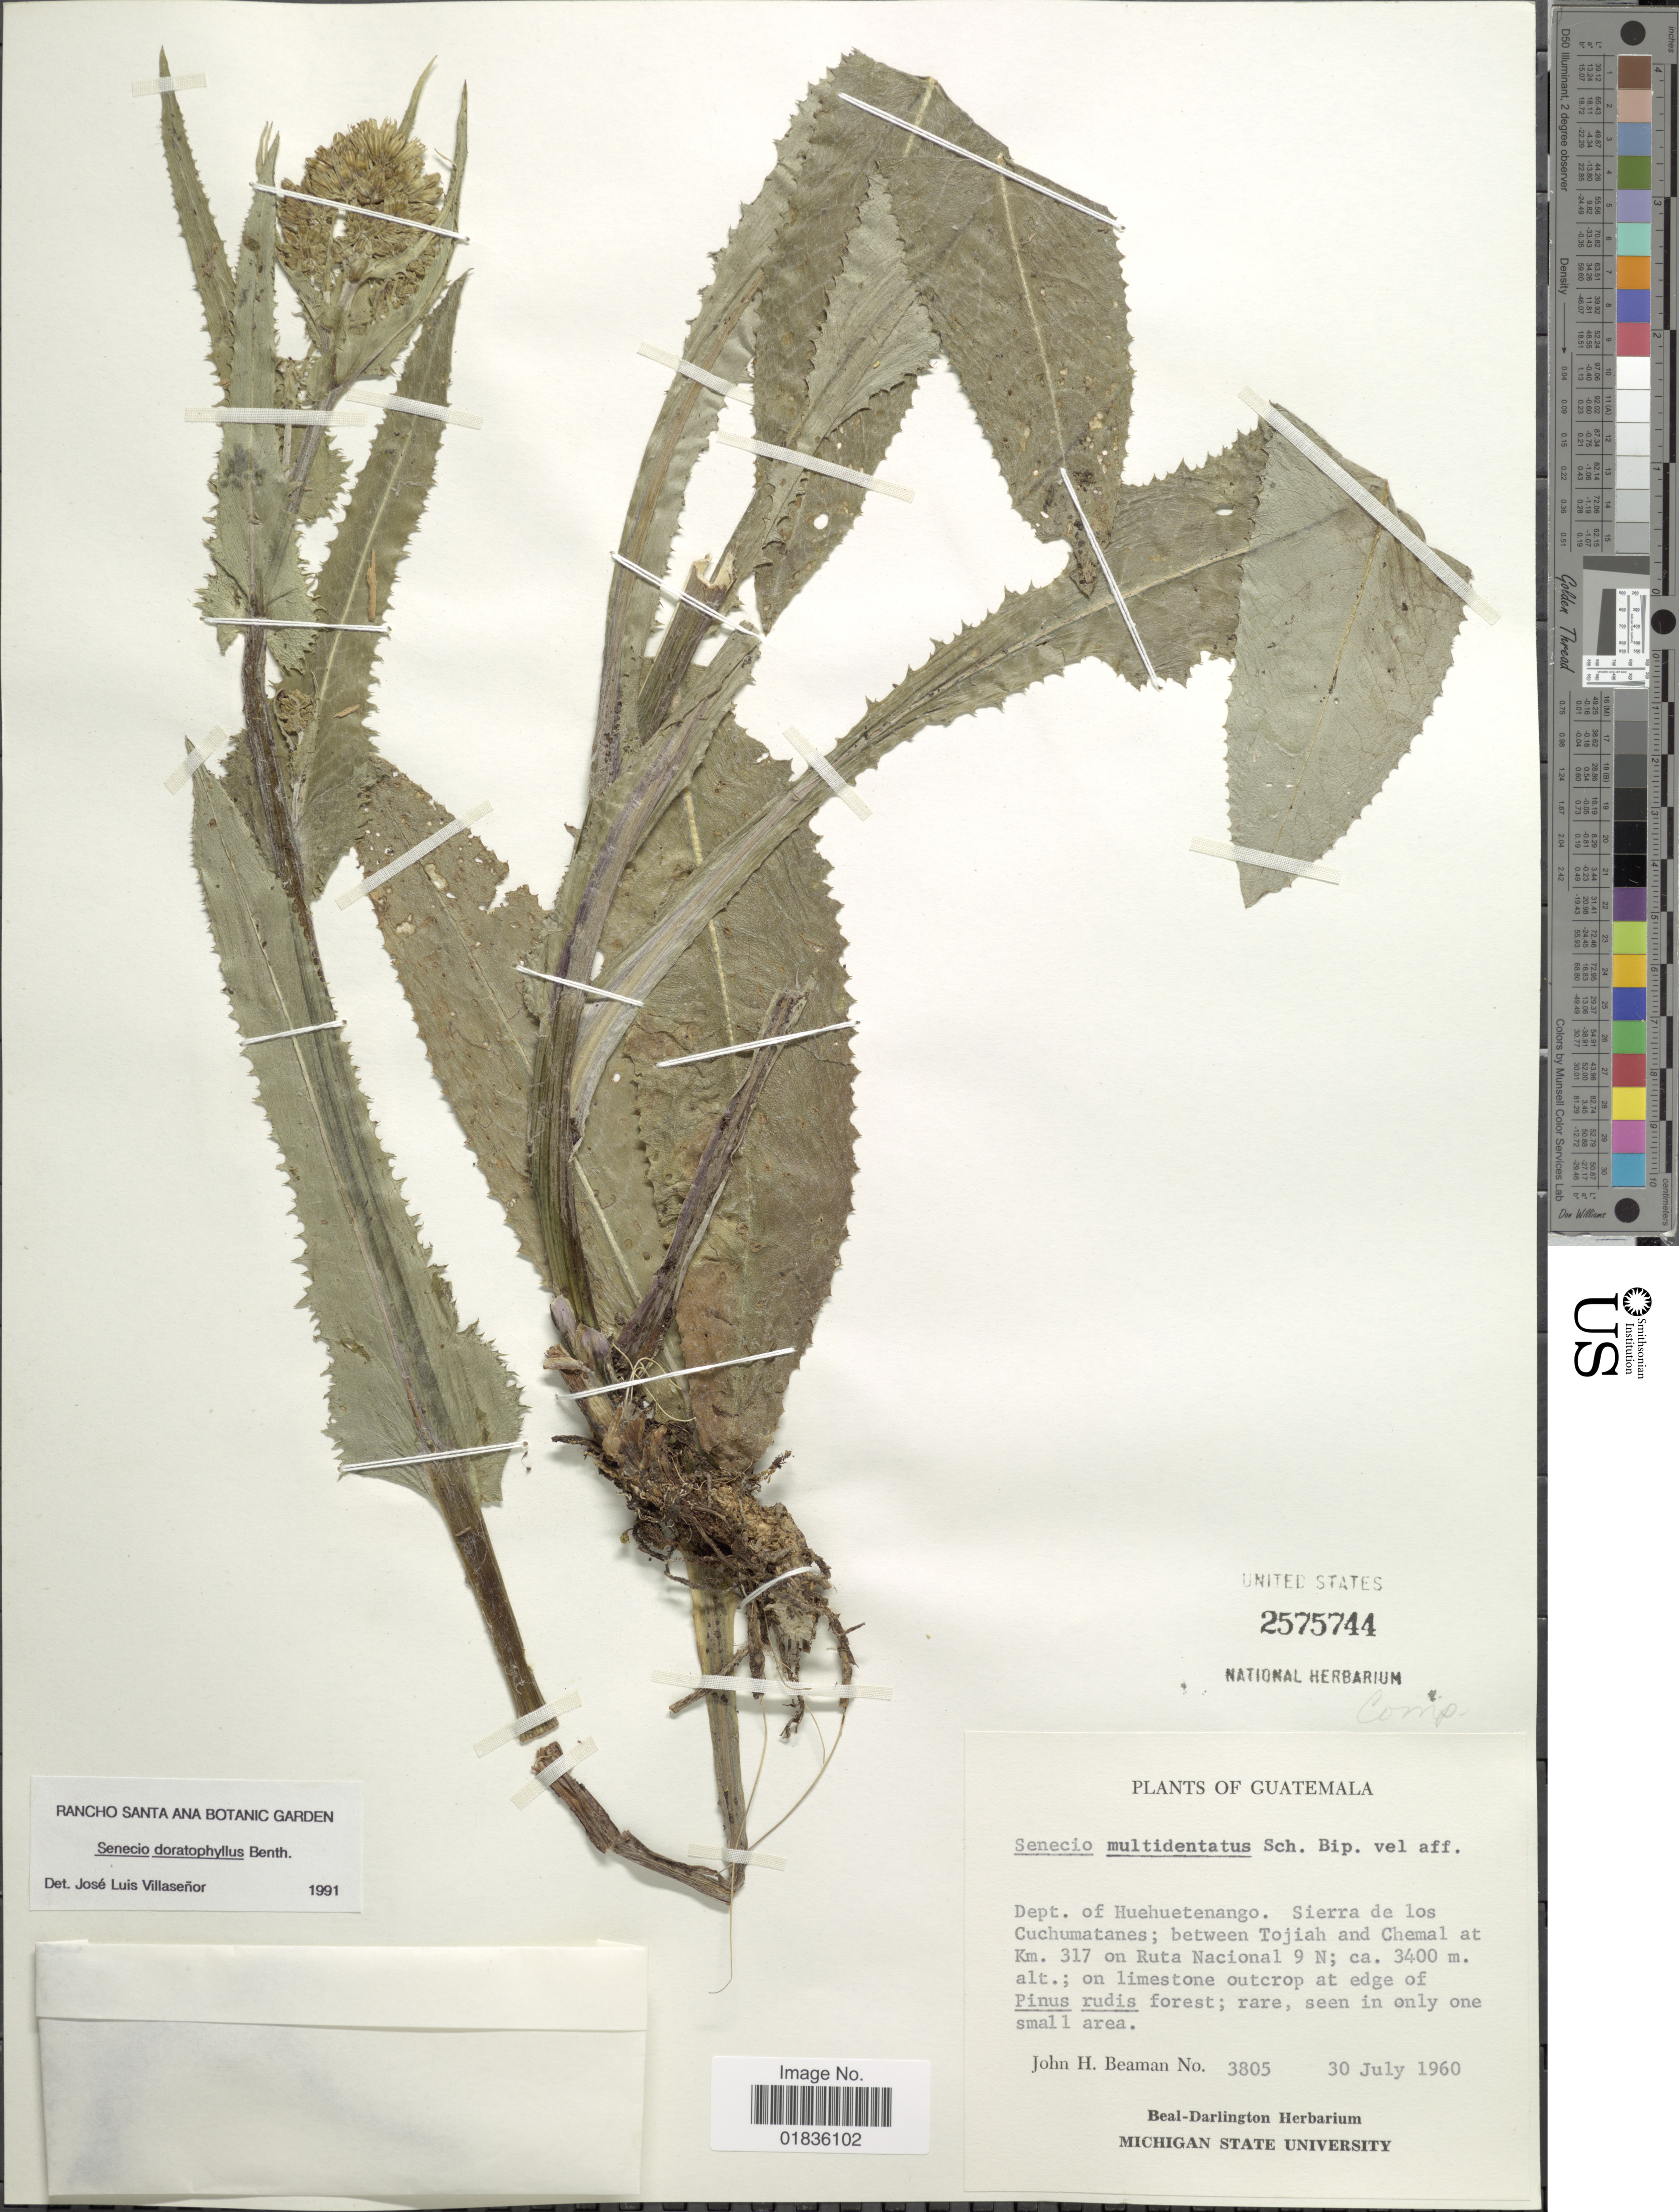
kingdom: Plantae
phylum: Tracheophyta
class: Magnoliopsida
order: Asterales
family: Asteraceae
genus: Senecio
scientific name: Senecio doratophyllus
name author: Benth.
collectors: J. H. Beaman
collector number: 3805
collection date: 1960-07-30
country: Guatemala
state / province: Huehuetenango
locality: Sierra de los Cuchumatanes; between Tojiah and Chemal at Km. 317 on Ruta Nacional 9 N.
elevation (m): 3400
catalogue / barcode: US 2575744